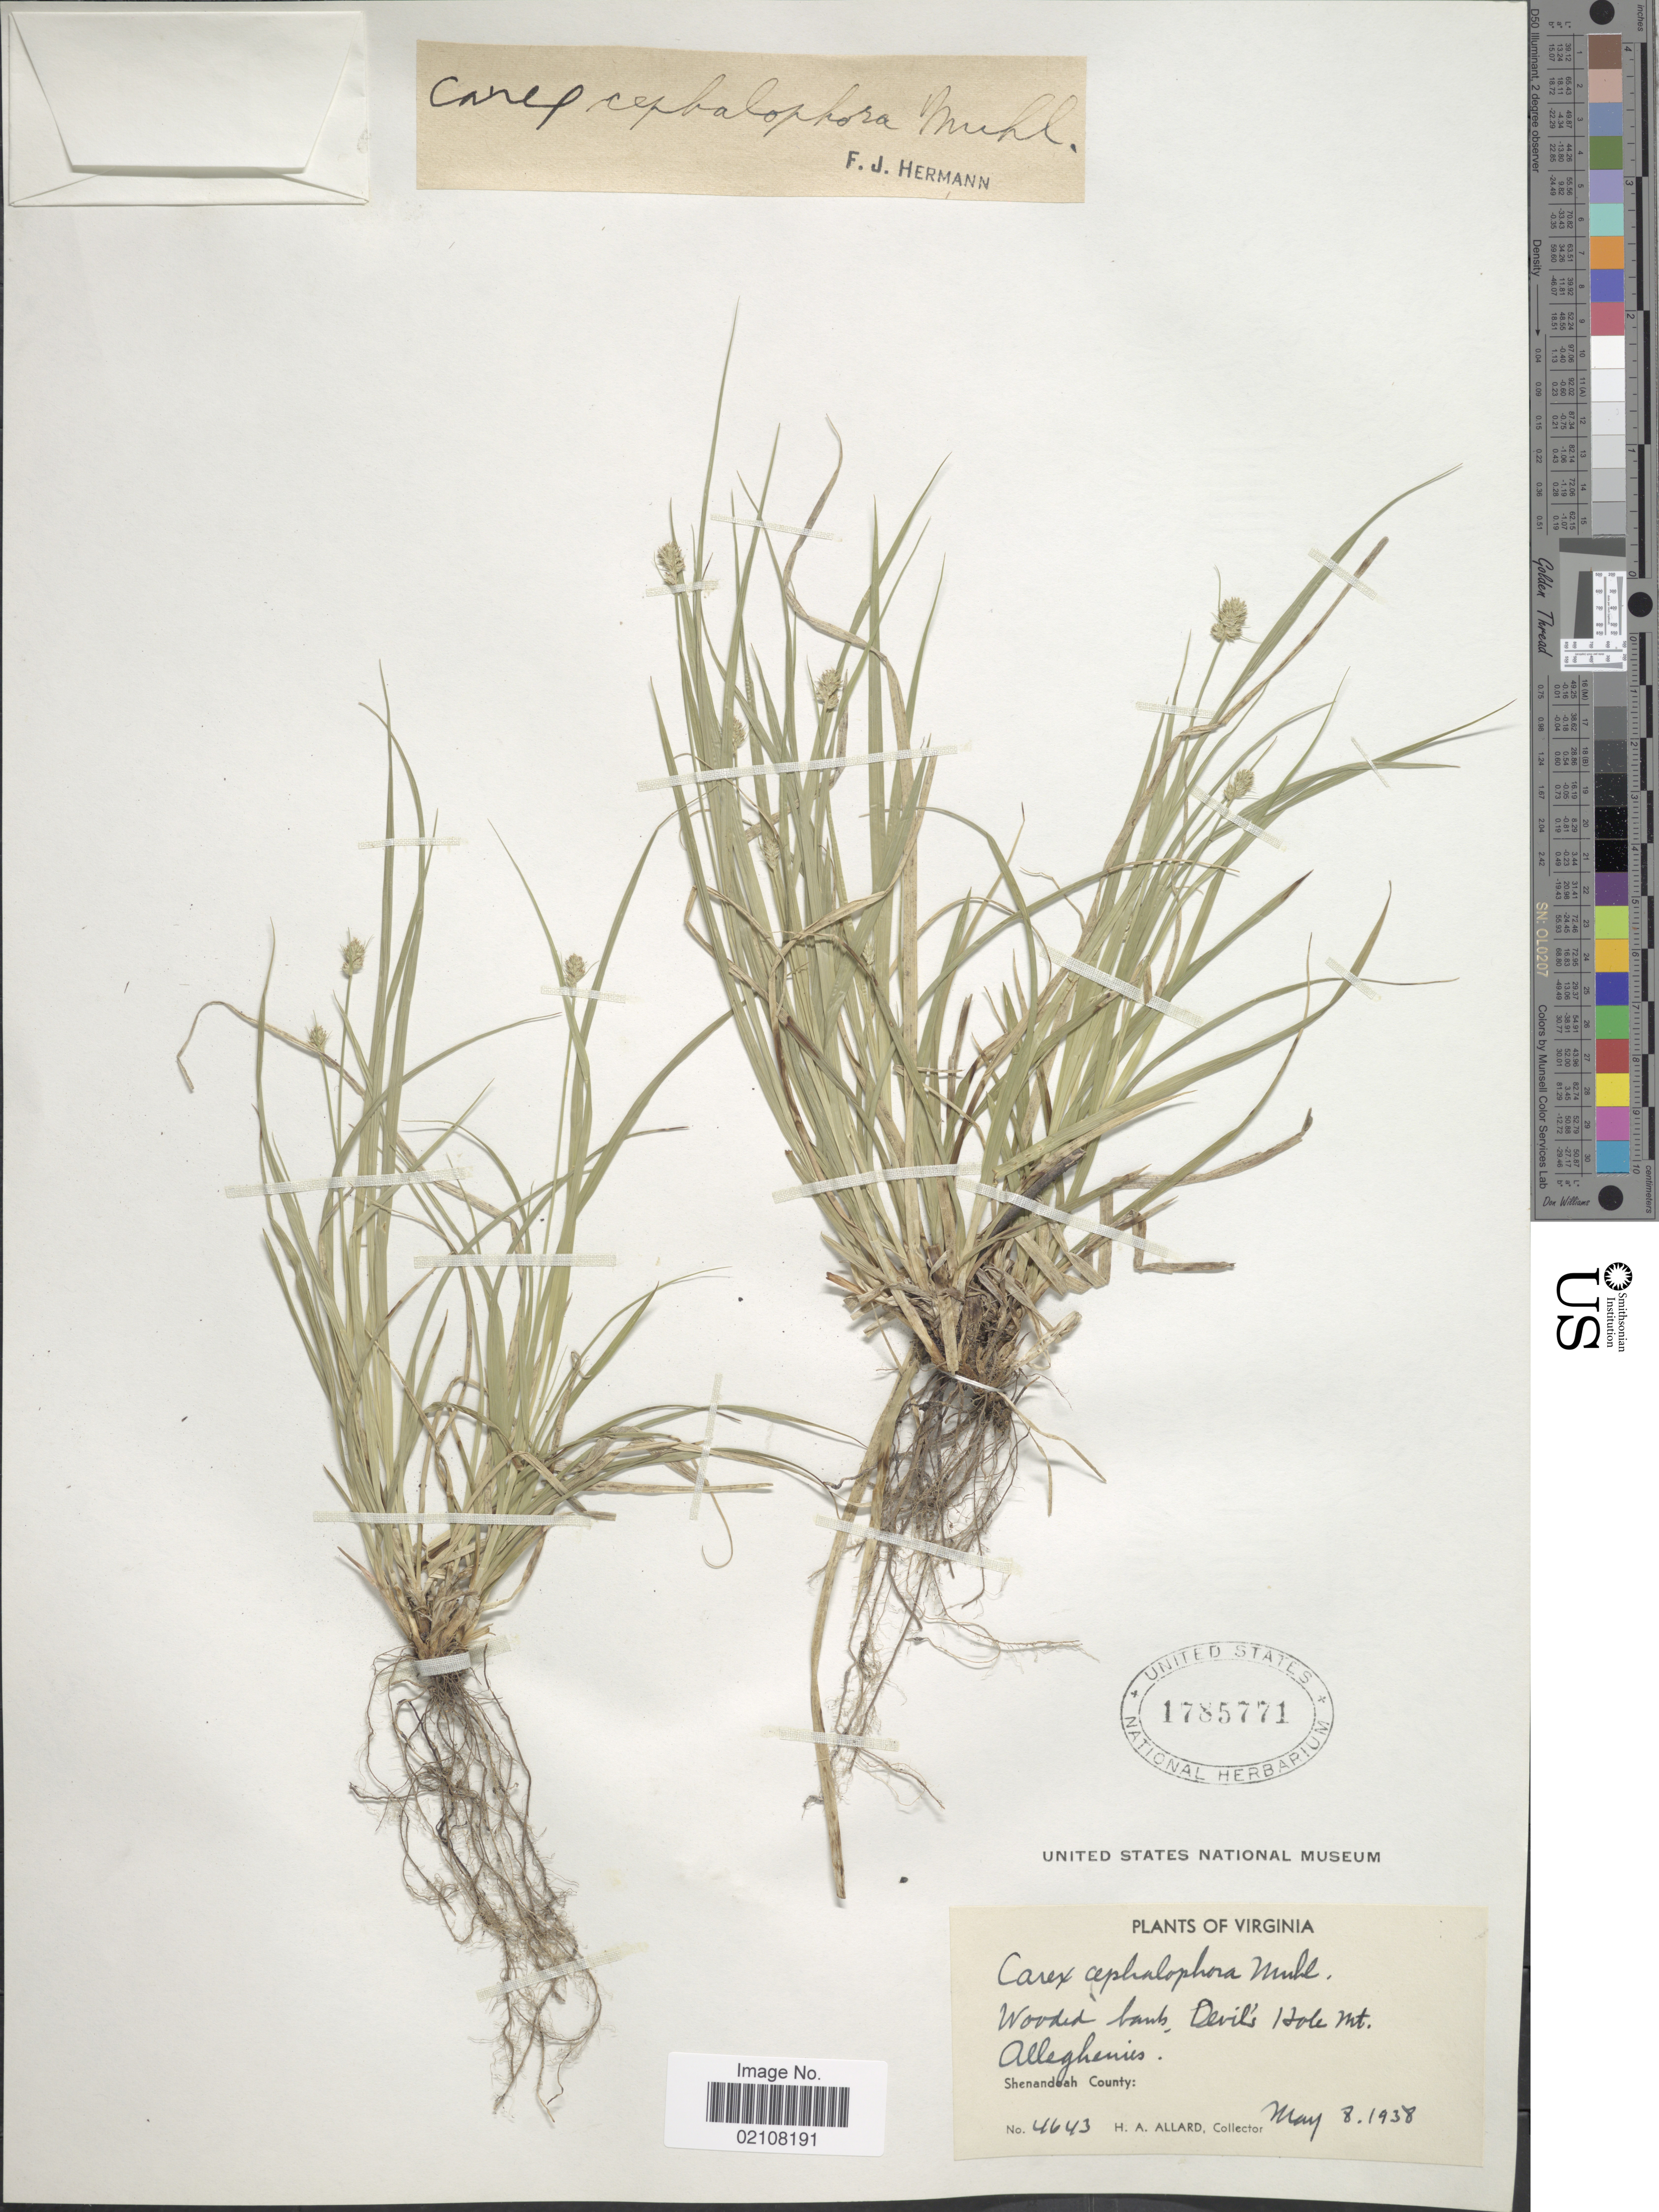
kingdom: Plantae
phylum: Tracheophyta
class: Liliopsida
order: Poales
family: Cyperaceae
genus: Carex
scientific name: Carex cephalophora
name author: Muhl. ex Willd.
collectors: H. A. Allard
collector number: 4643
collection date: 1938-05-08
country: United States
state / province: Virginia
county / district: Shenandoah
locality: Devil's HOle Mt., Allehenies, Shenandoah County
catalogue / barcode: US 1785771